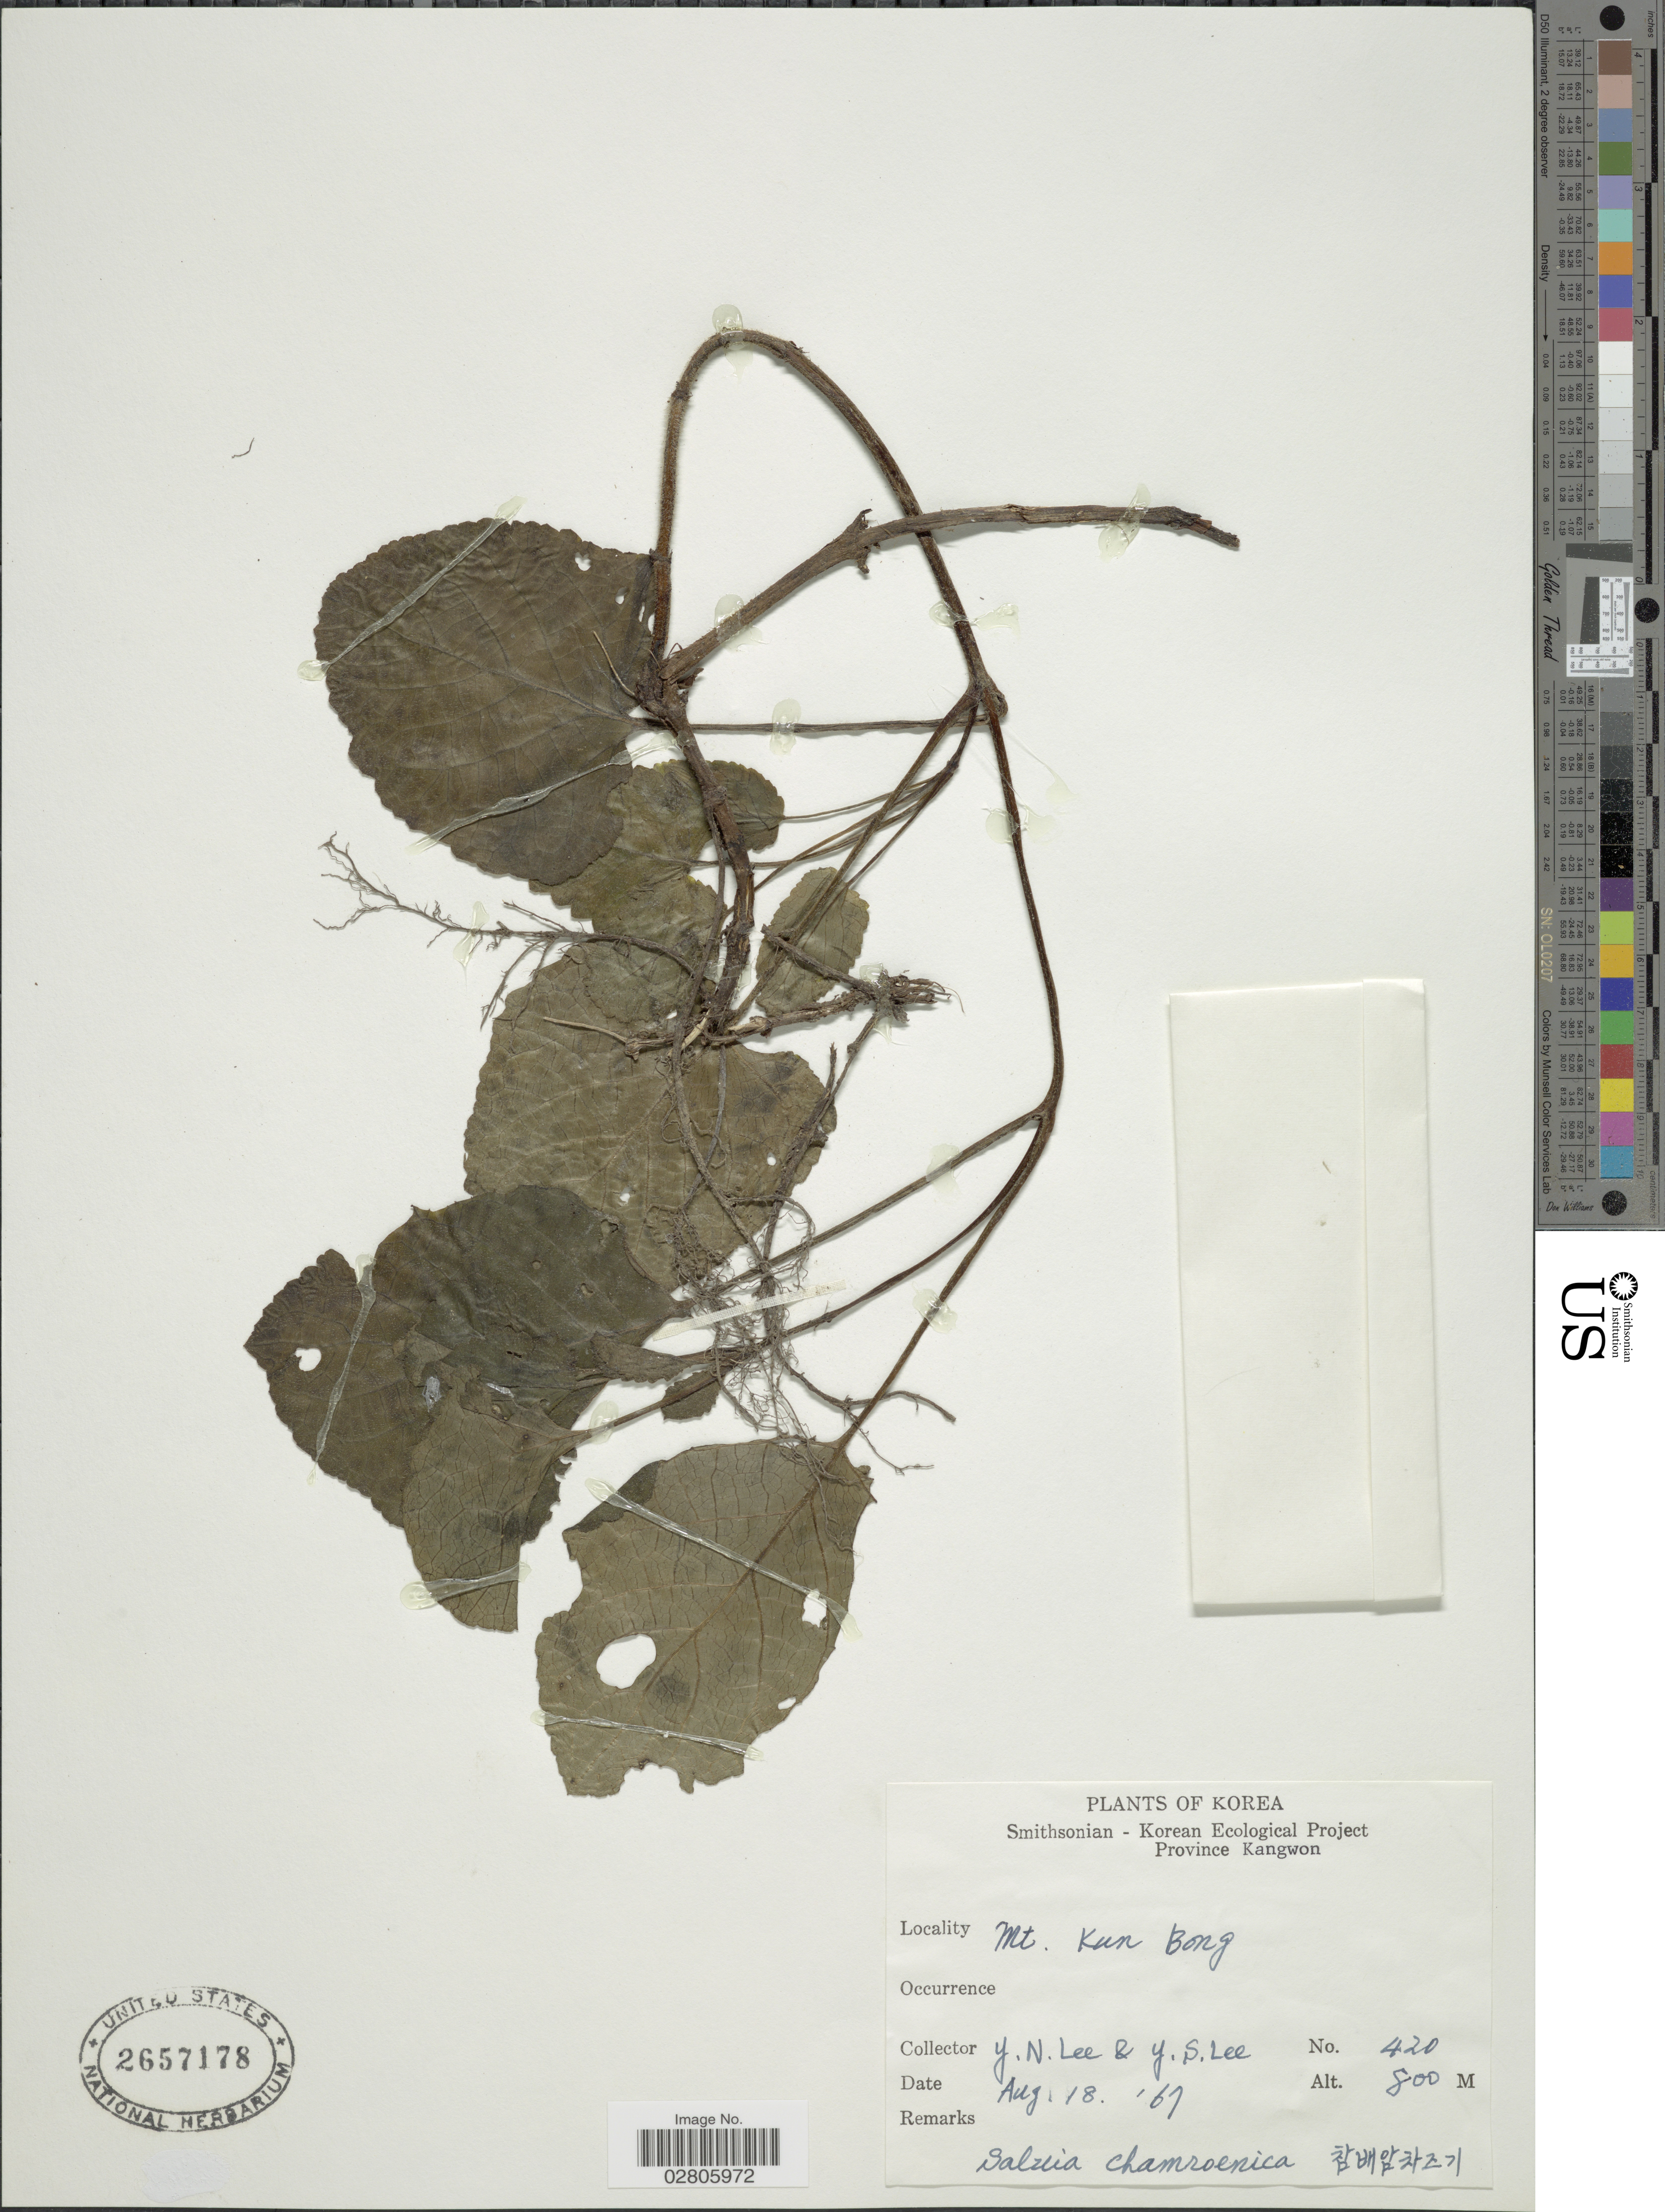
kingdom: Plantae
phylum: Tracheophyta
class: Magnoliopsida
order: Lamiales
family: Lamiaceae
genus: Salvia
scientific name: Salvia chanroenica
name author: Nakai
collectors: Y. N. Lee & Y. S. Lee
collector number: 420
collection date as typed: Transcribed d/m/y: 18/8/67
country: North Korea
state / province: Kangwon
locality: Mt. Kun Bong.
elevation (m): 800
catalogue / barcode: US 2657178